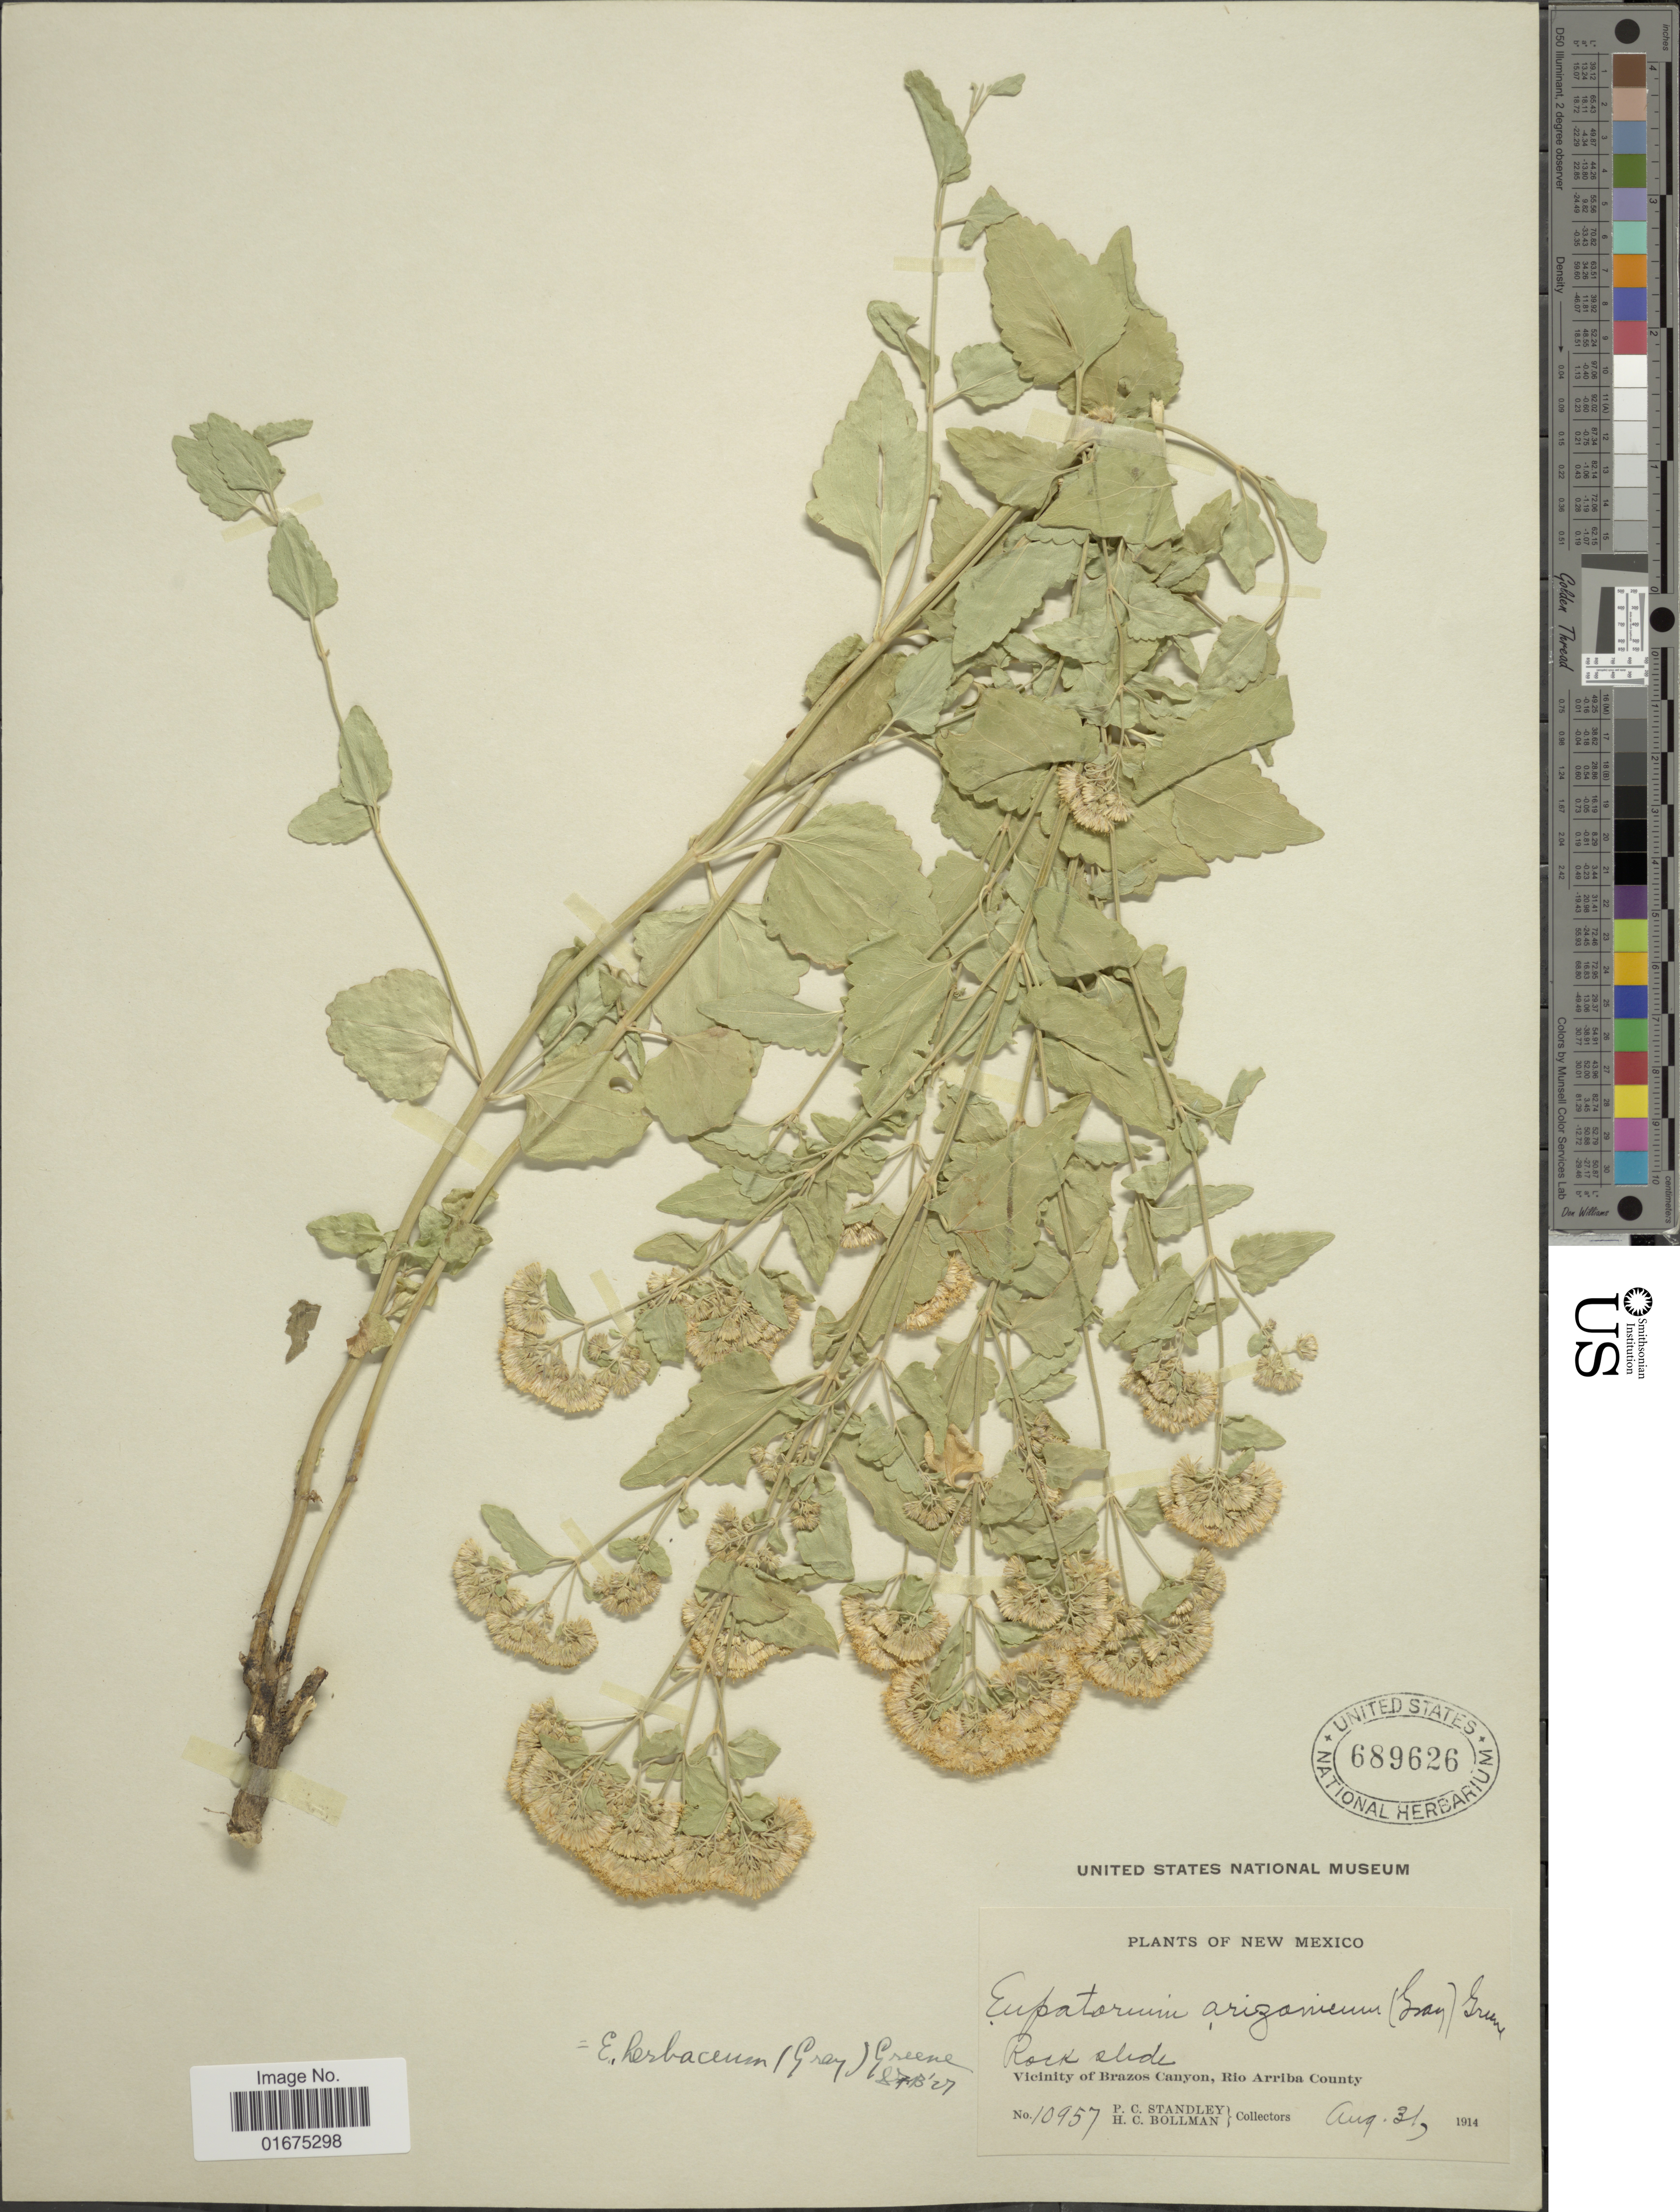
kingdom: Plantae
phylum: Tracheophyta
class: Magnoliopsida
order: Asterales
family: Asteraceae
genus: Ageratina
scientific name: Ageratina herbacea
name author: (A. Gray) R.M. King & H. Rob.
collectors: P. C. Standley & H. C. Bollman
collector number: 10957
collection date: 1914-08-31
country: United States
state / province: New Mexico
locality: Vicinity of Brazos Canyon, Rio Arriba County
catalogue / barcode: US 689626